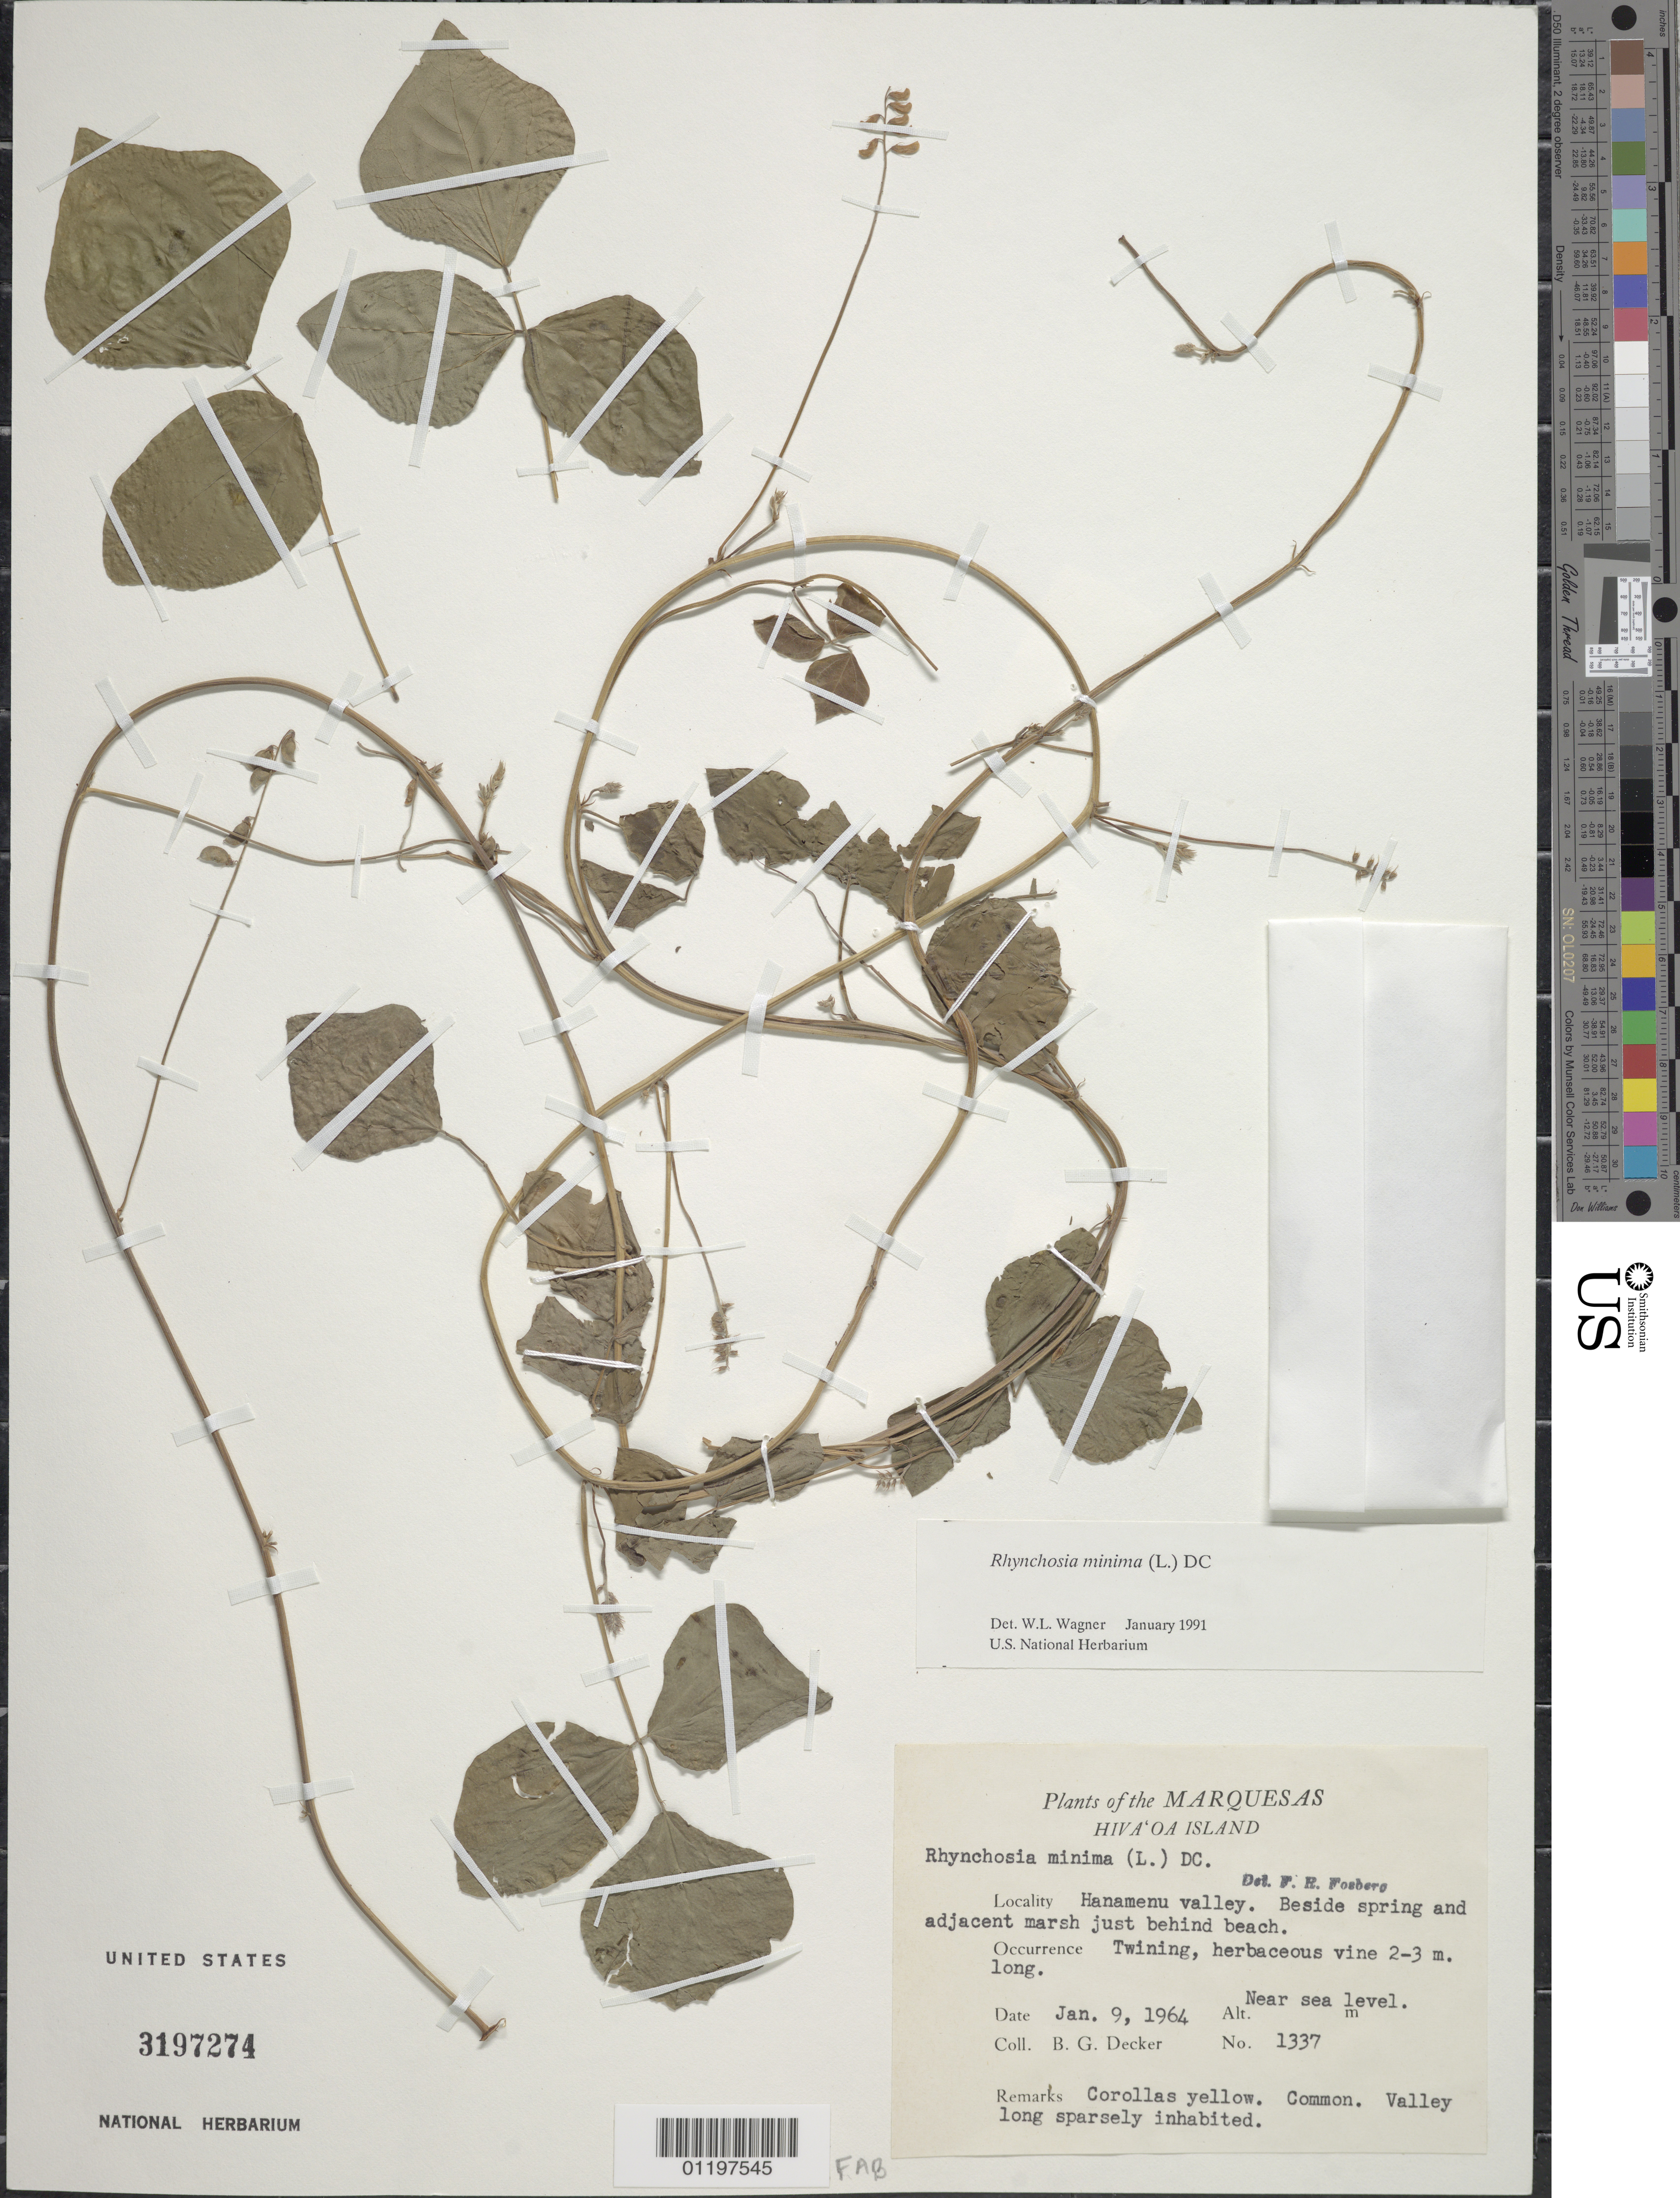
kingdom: Plantae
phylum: Tracheophyta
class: Magnoliopsida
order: Fabales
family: Fabaceae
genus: Rhynchosia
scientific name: Rhynchosia minima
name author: (L.) DC.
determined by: Wagner, W. L., (BOT), Smithsonian Institution - National Museum of Natural History (UNITED STATES)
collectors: B. G. Decker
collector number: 1337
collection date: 1964-01-09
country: French Polynesia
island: Hiva Oa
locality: Hanamenu Valley, beside spring and adjacent marsh just behind beach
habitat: Common. Valley long sparsely inhabited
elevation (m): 0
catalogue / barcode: US 3197274